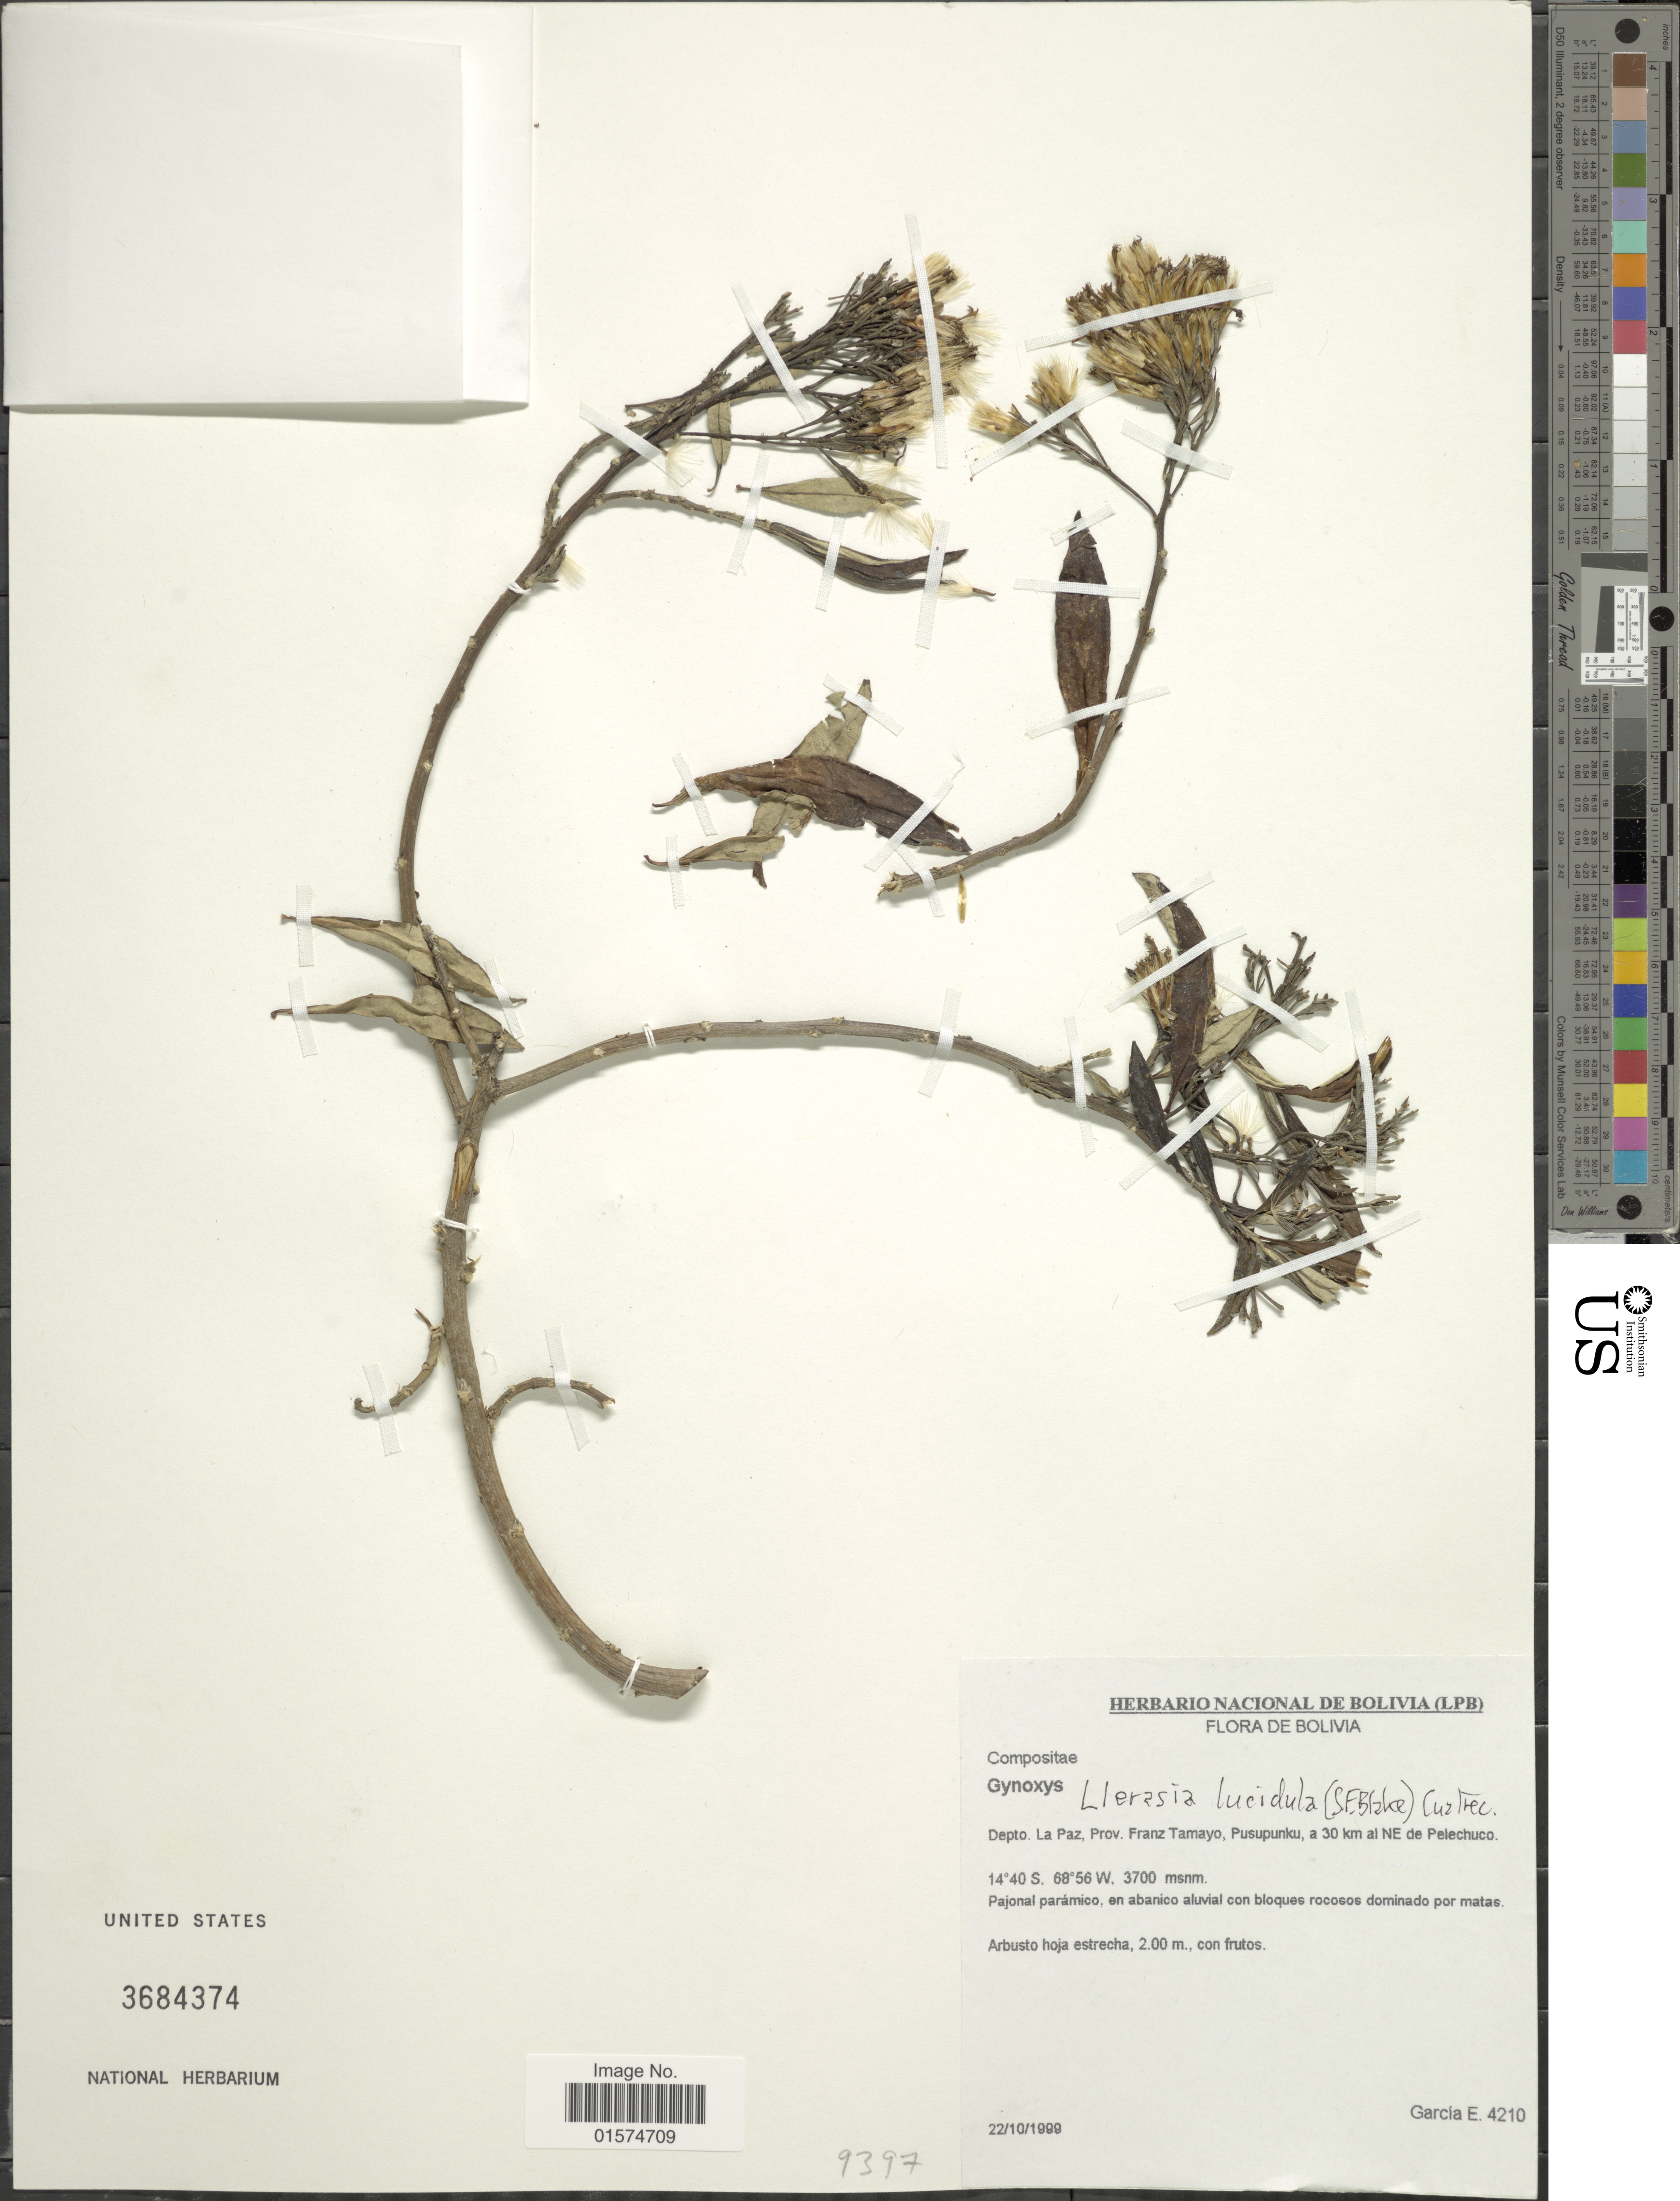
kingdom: Plantae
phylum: Tracheophyta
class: Magnoliopsida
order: Asterales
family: Asteraceae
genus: Llerasia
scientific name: Llerasia lucidula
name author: (S.F. Blake) Cuatrec.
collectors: E. Garcia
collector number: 4210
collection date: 1999-10-22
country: Bolivia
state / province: La Paz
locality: Prov. Franz Tamato, Pusupunku, a 30 km al NE de Pelechuco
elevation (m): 3700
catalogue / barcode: US 3684374